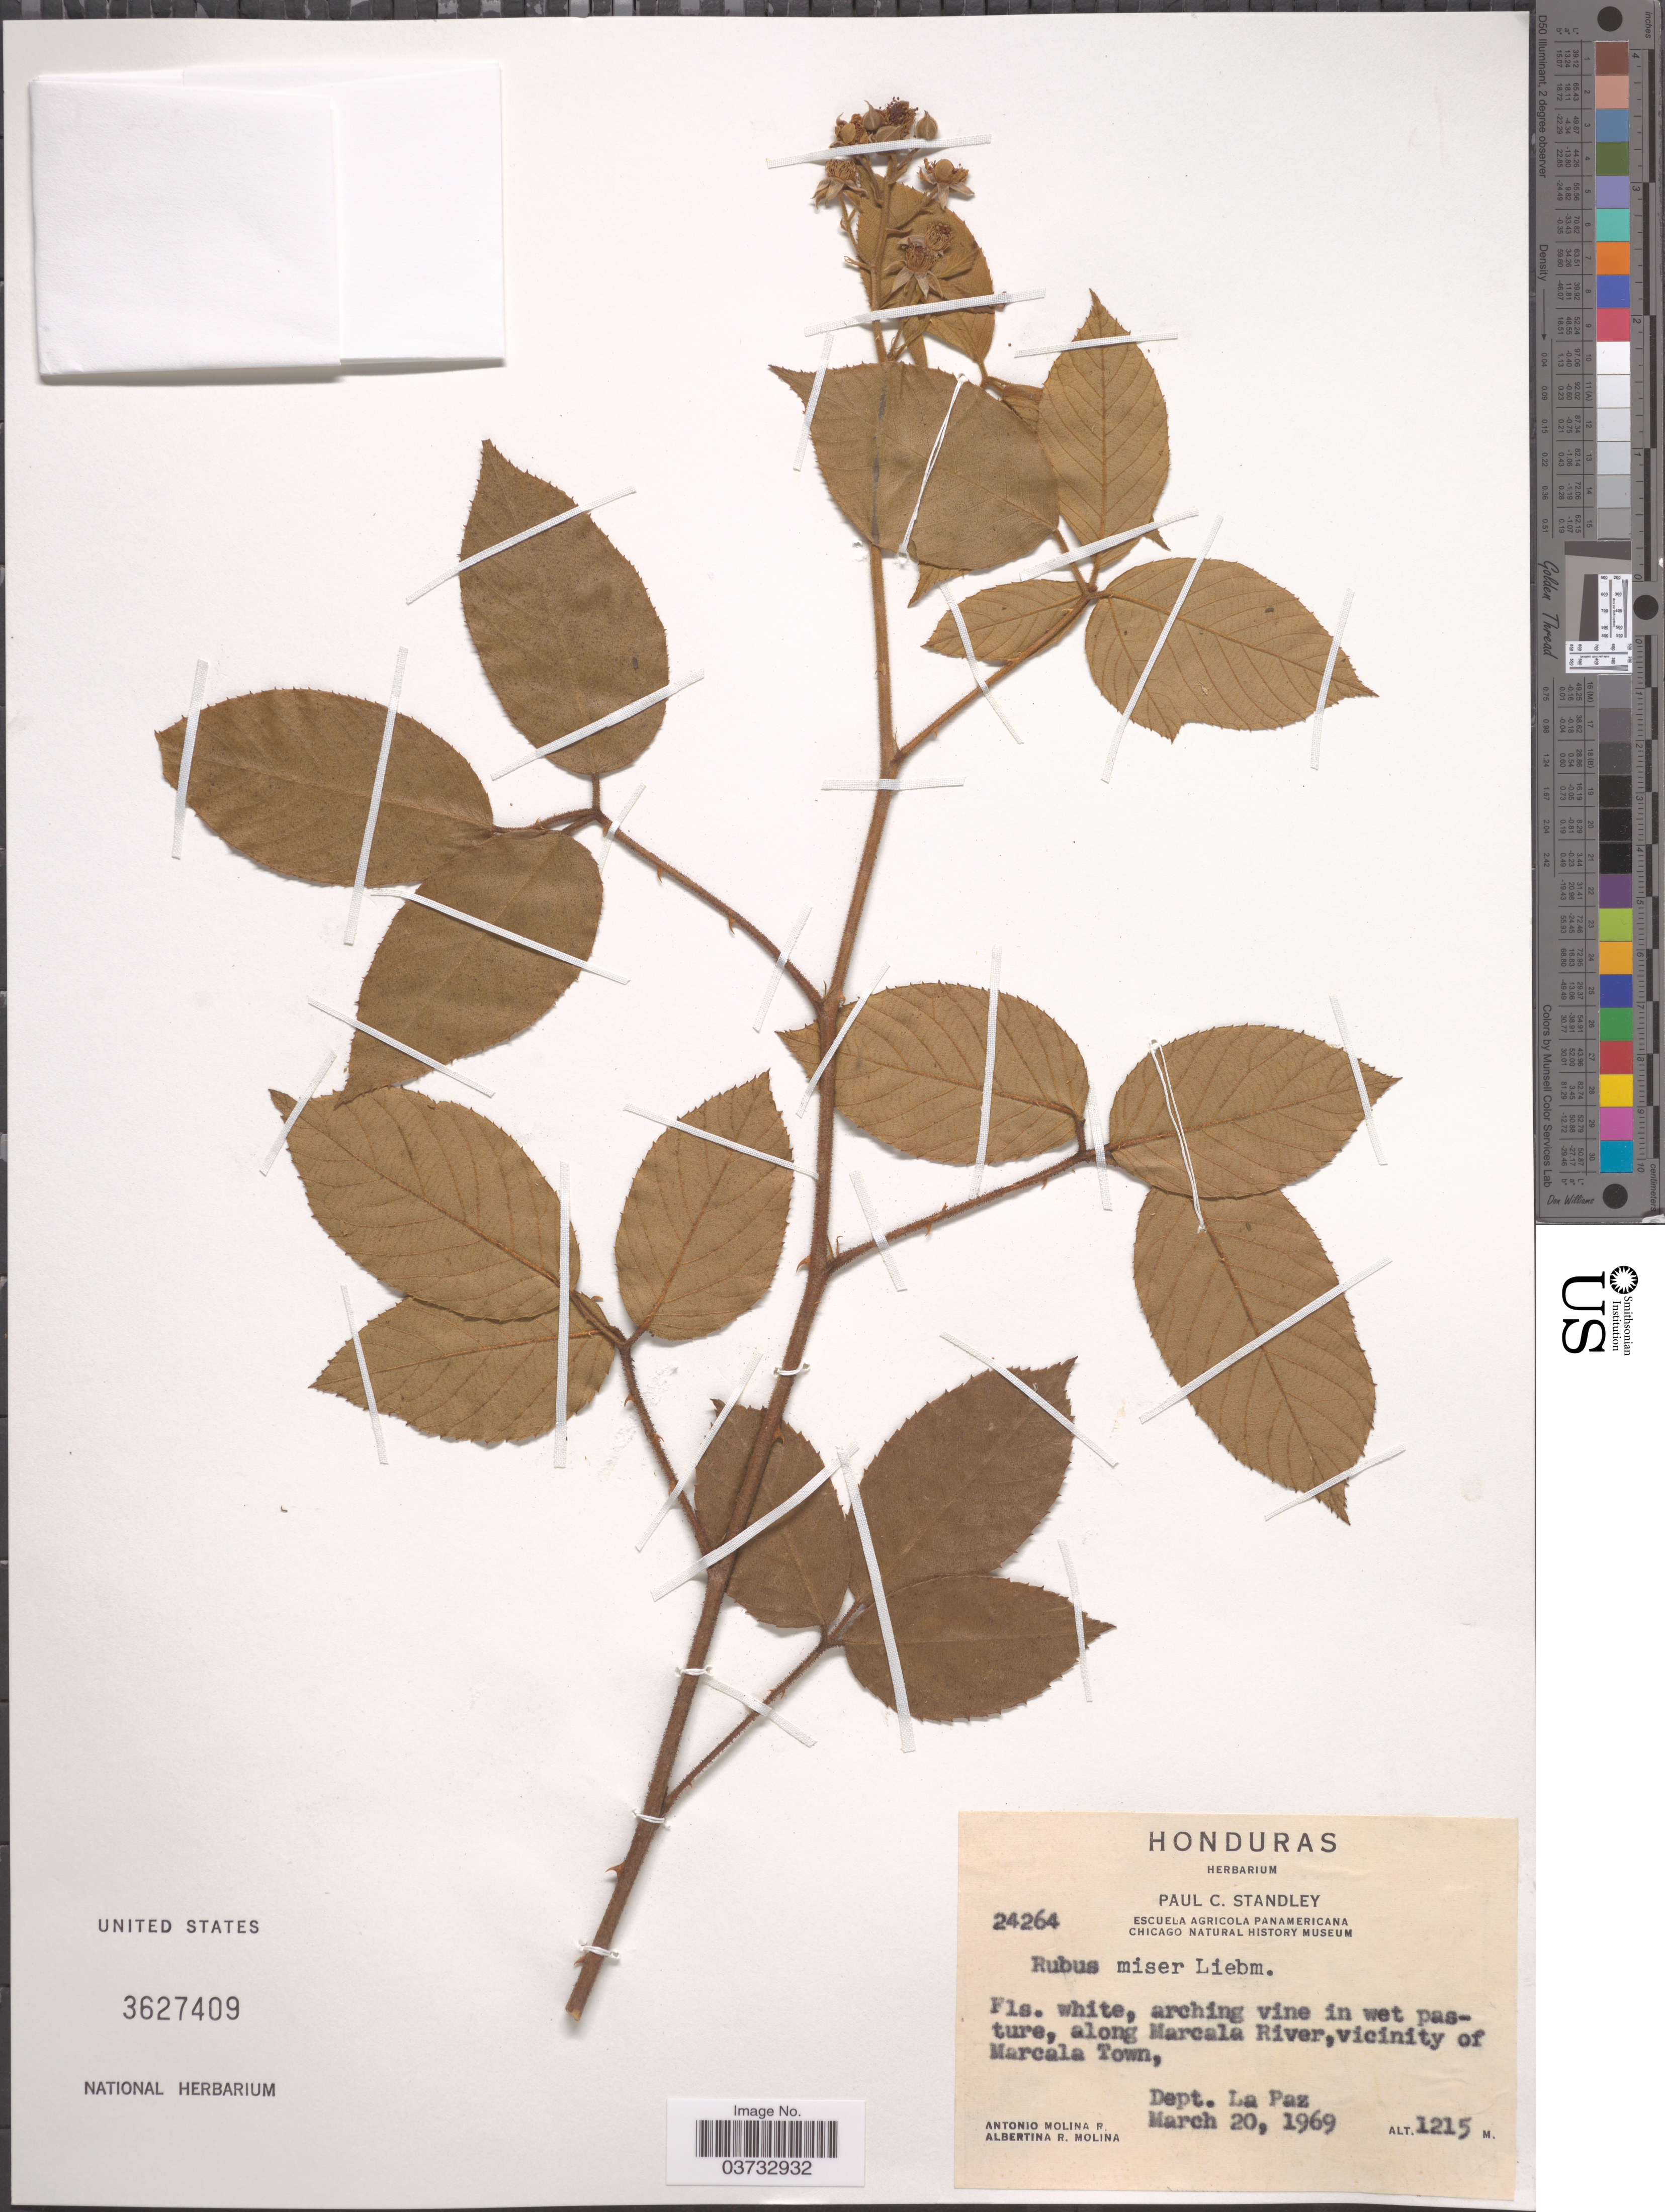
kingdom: Plantae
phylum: Tracheophyta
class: Magnoliopsida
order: Rosales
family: Rosaceae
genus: Rubus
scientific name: Rubus miser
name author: Liebm.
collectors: A. Molina R. & A. R. Molina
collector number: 24264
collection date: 1969-03-20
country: Honduras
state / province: La Paz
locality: Along Marcala River, vicinity of Marcala Town, Dept. La Paz.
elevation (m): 1215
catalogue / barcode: US 3627409